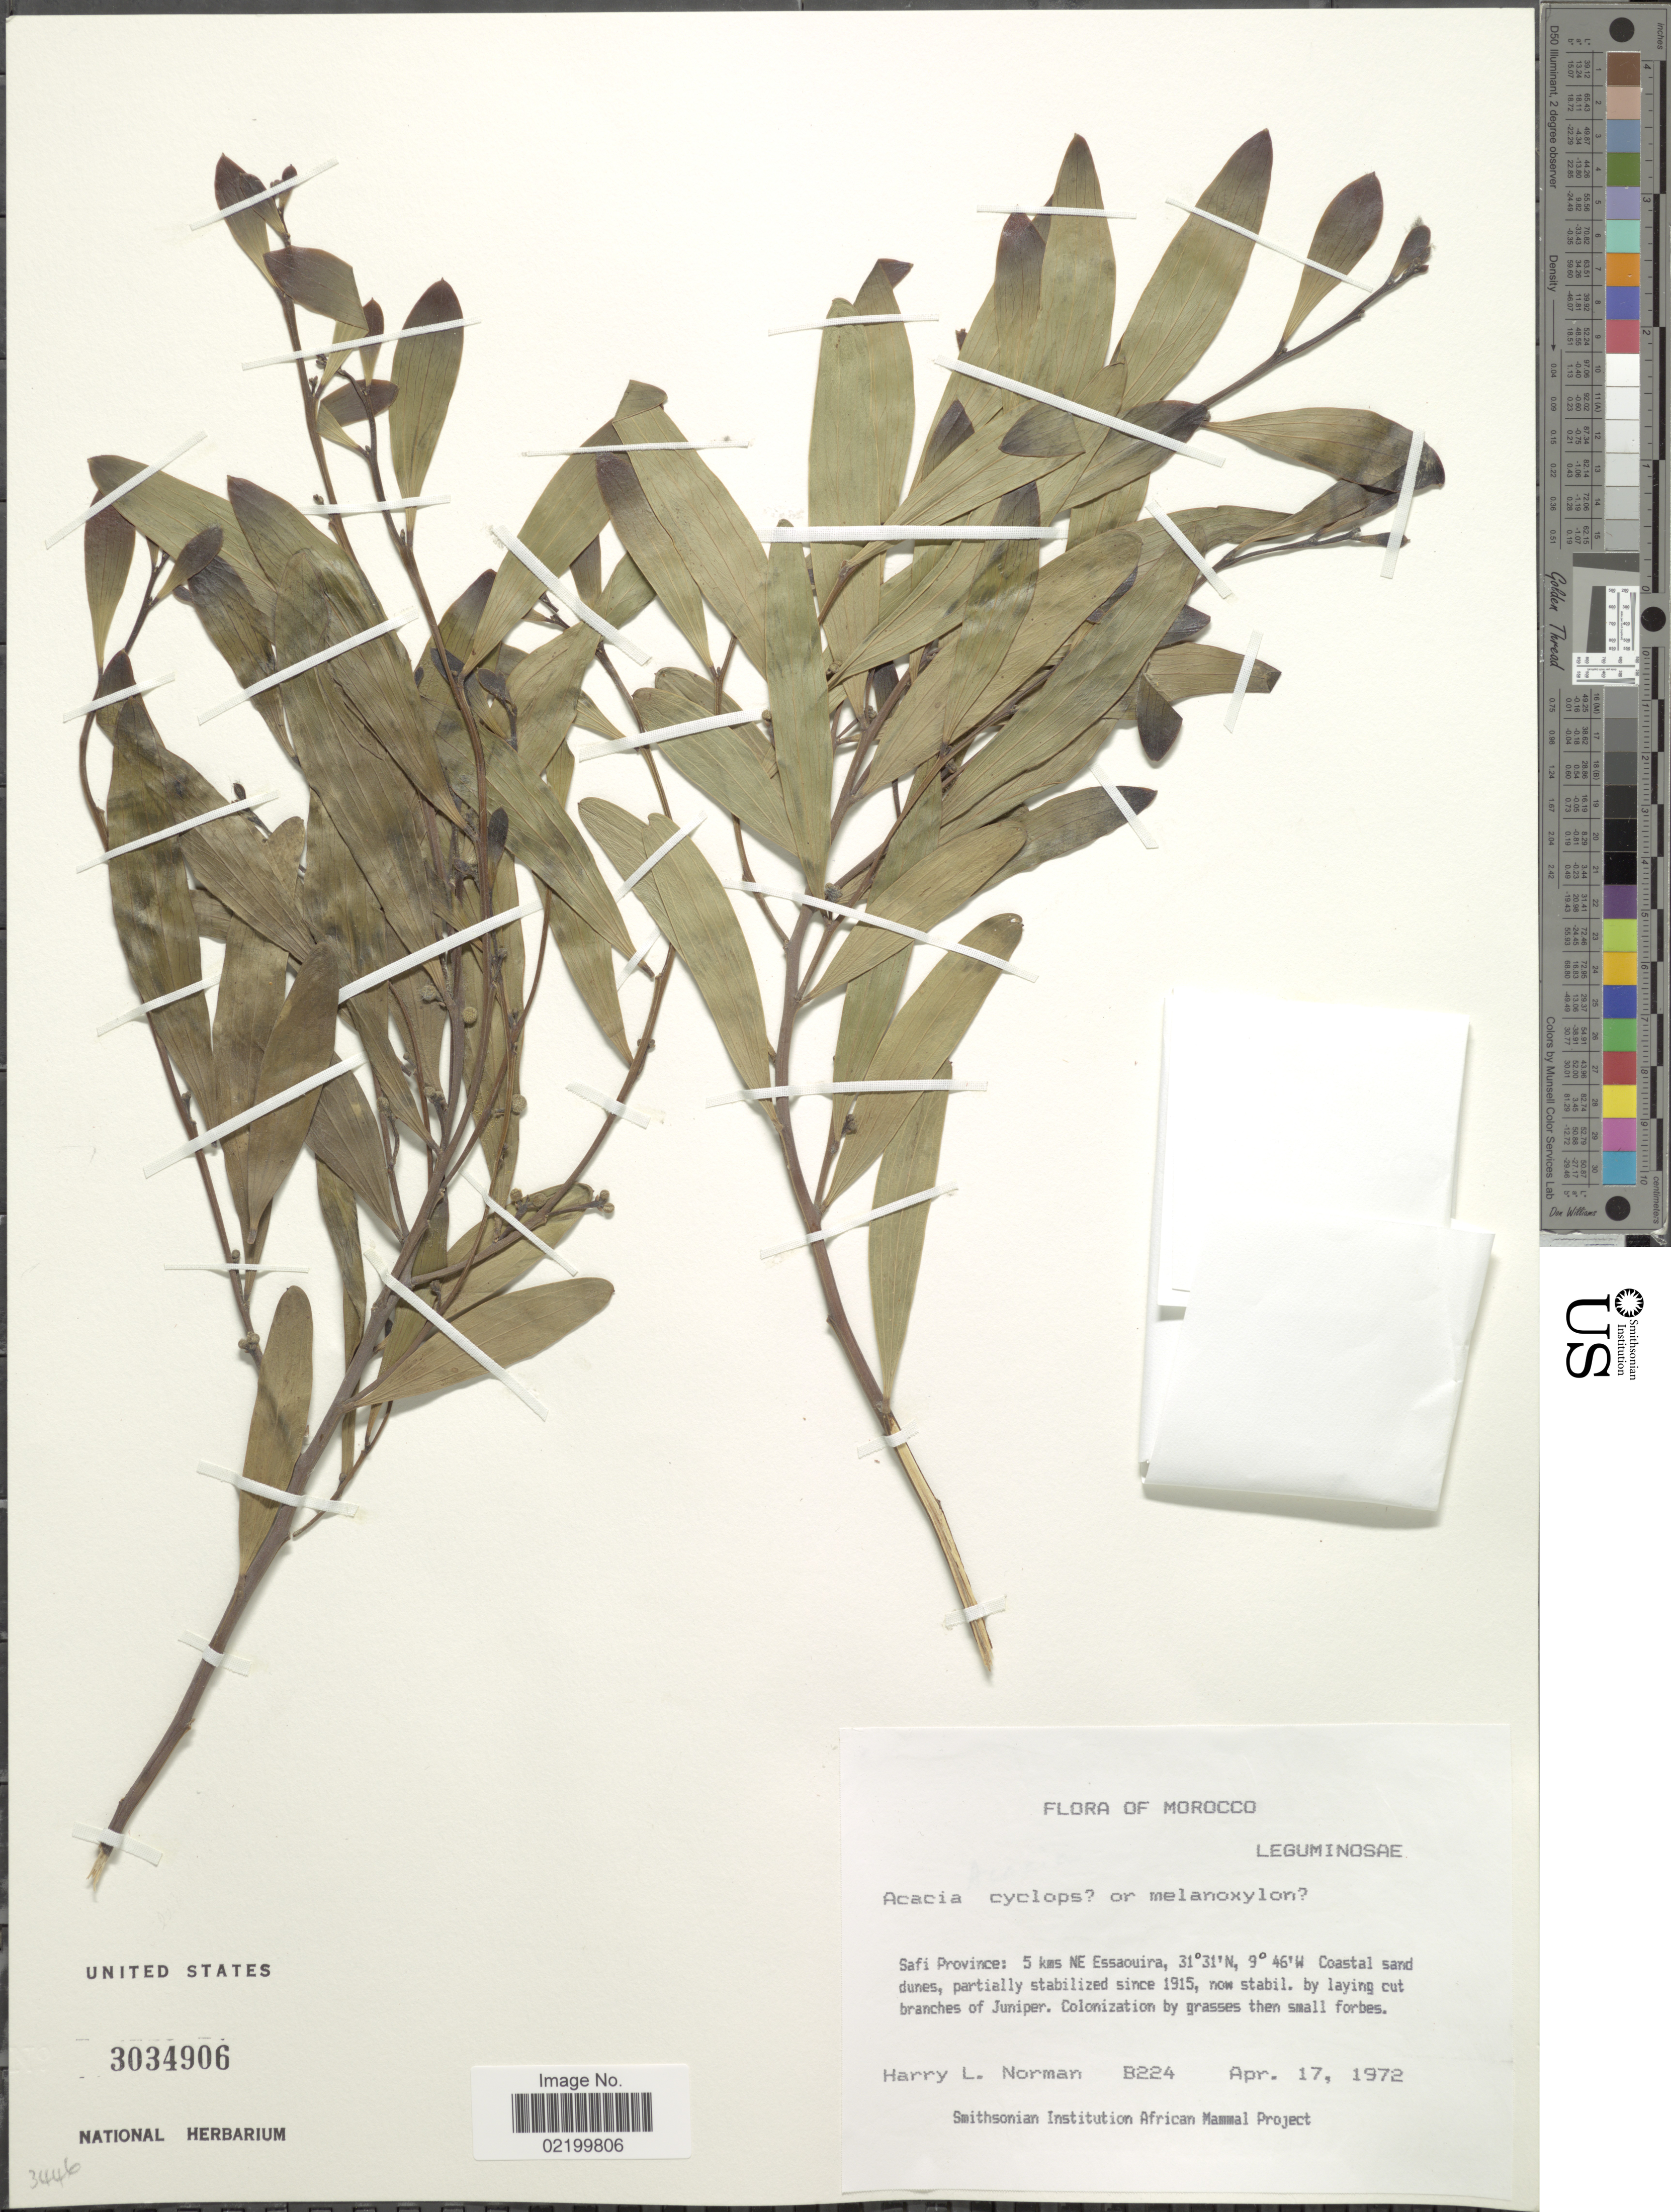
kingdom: Plantae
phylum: Tracheophyta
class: Magnoliopsida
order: Fabales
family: Fabaceae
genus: Acacia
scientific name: Acacia melanoxylon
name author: R. Br.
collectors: Norman, H.L.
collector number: B224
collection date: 1972-04-17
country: Morocco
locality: Morocco, Safi Province: 5 kms Essaouira.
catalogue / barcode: US 3034906